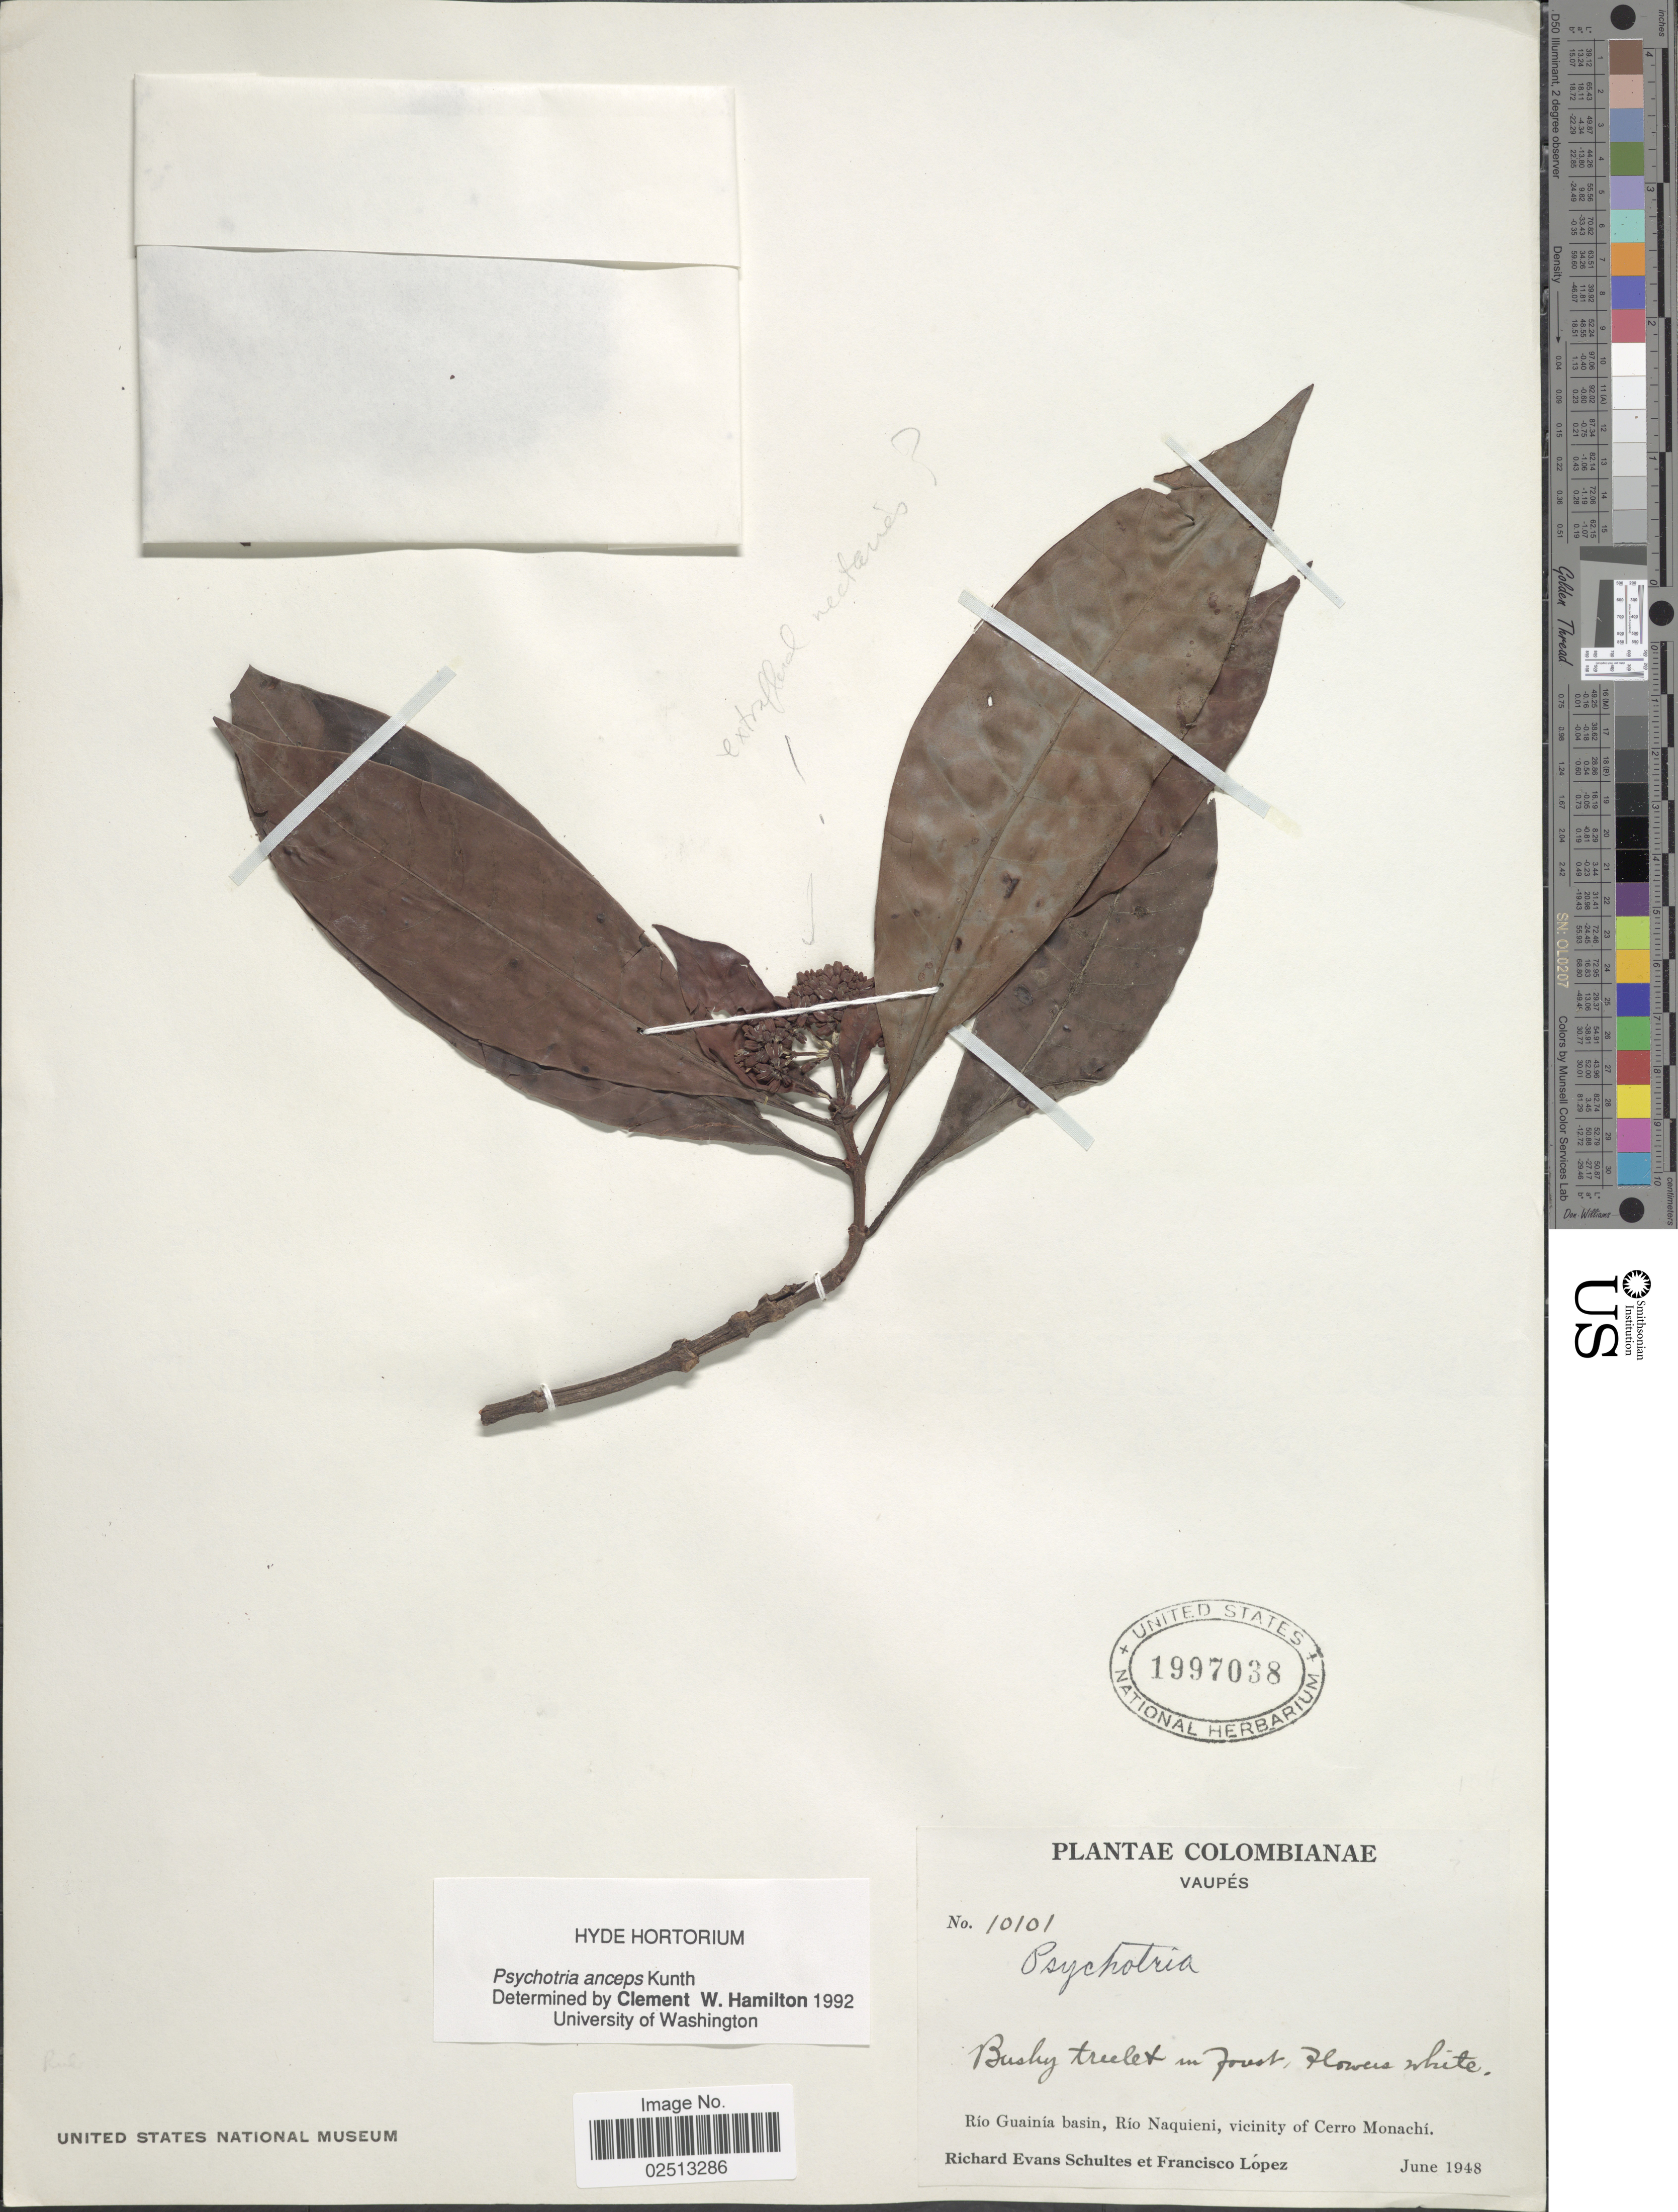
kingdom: Plantae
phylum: Tracheophyta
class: Magnoliopsida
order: Gentianales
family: Rubiaceae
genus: Psychotria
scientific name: Psychotria anceps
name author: Kunth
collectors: R. E. Schultes & F. Lopéz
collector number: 10101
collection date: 1948-06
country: Colombia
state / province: Vaupés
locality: Vaupes, Rio Guania basin, Rio Naquieni, vicinity of Cerro Monachi.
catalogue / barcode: US 1997038